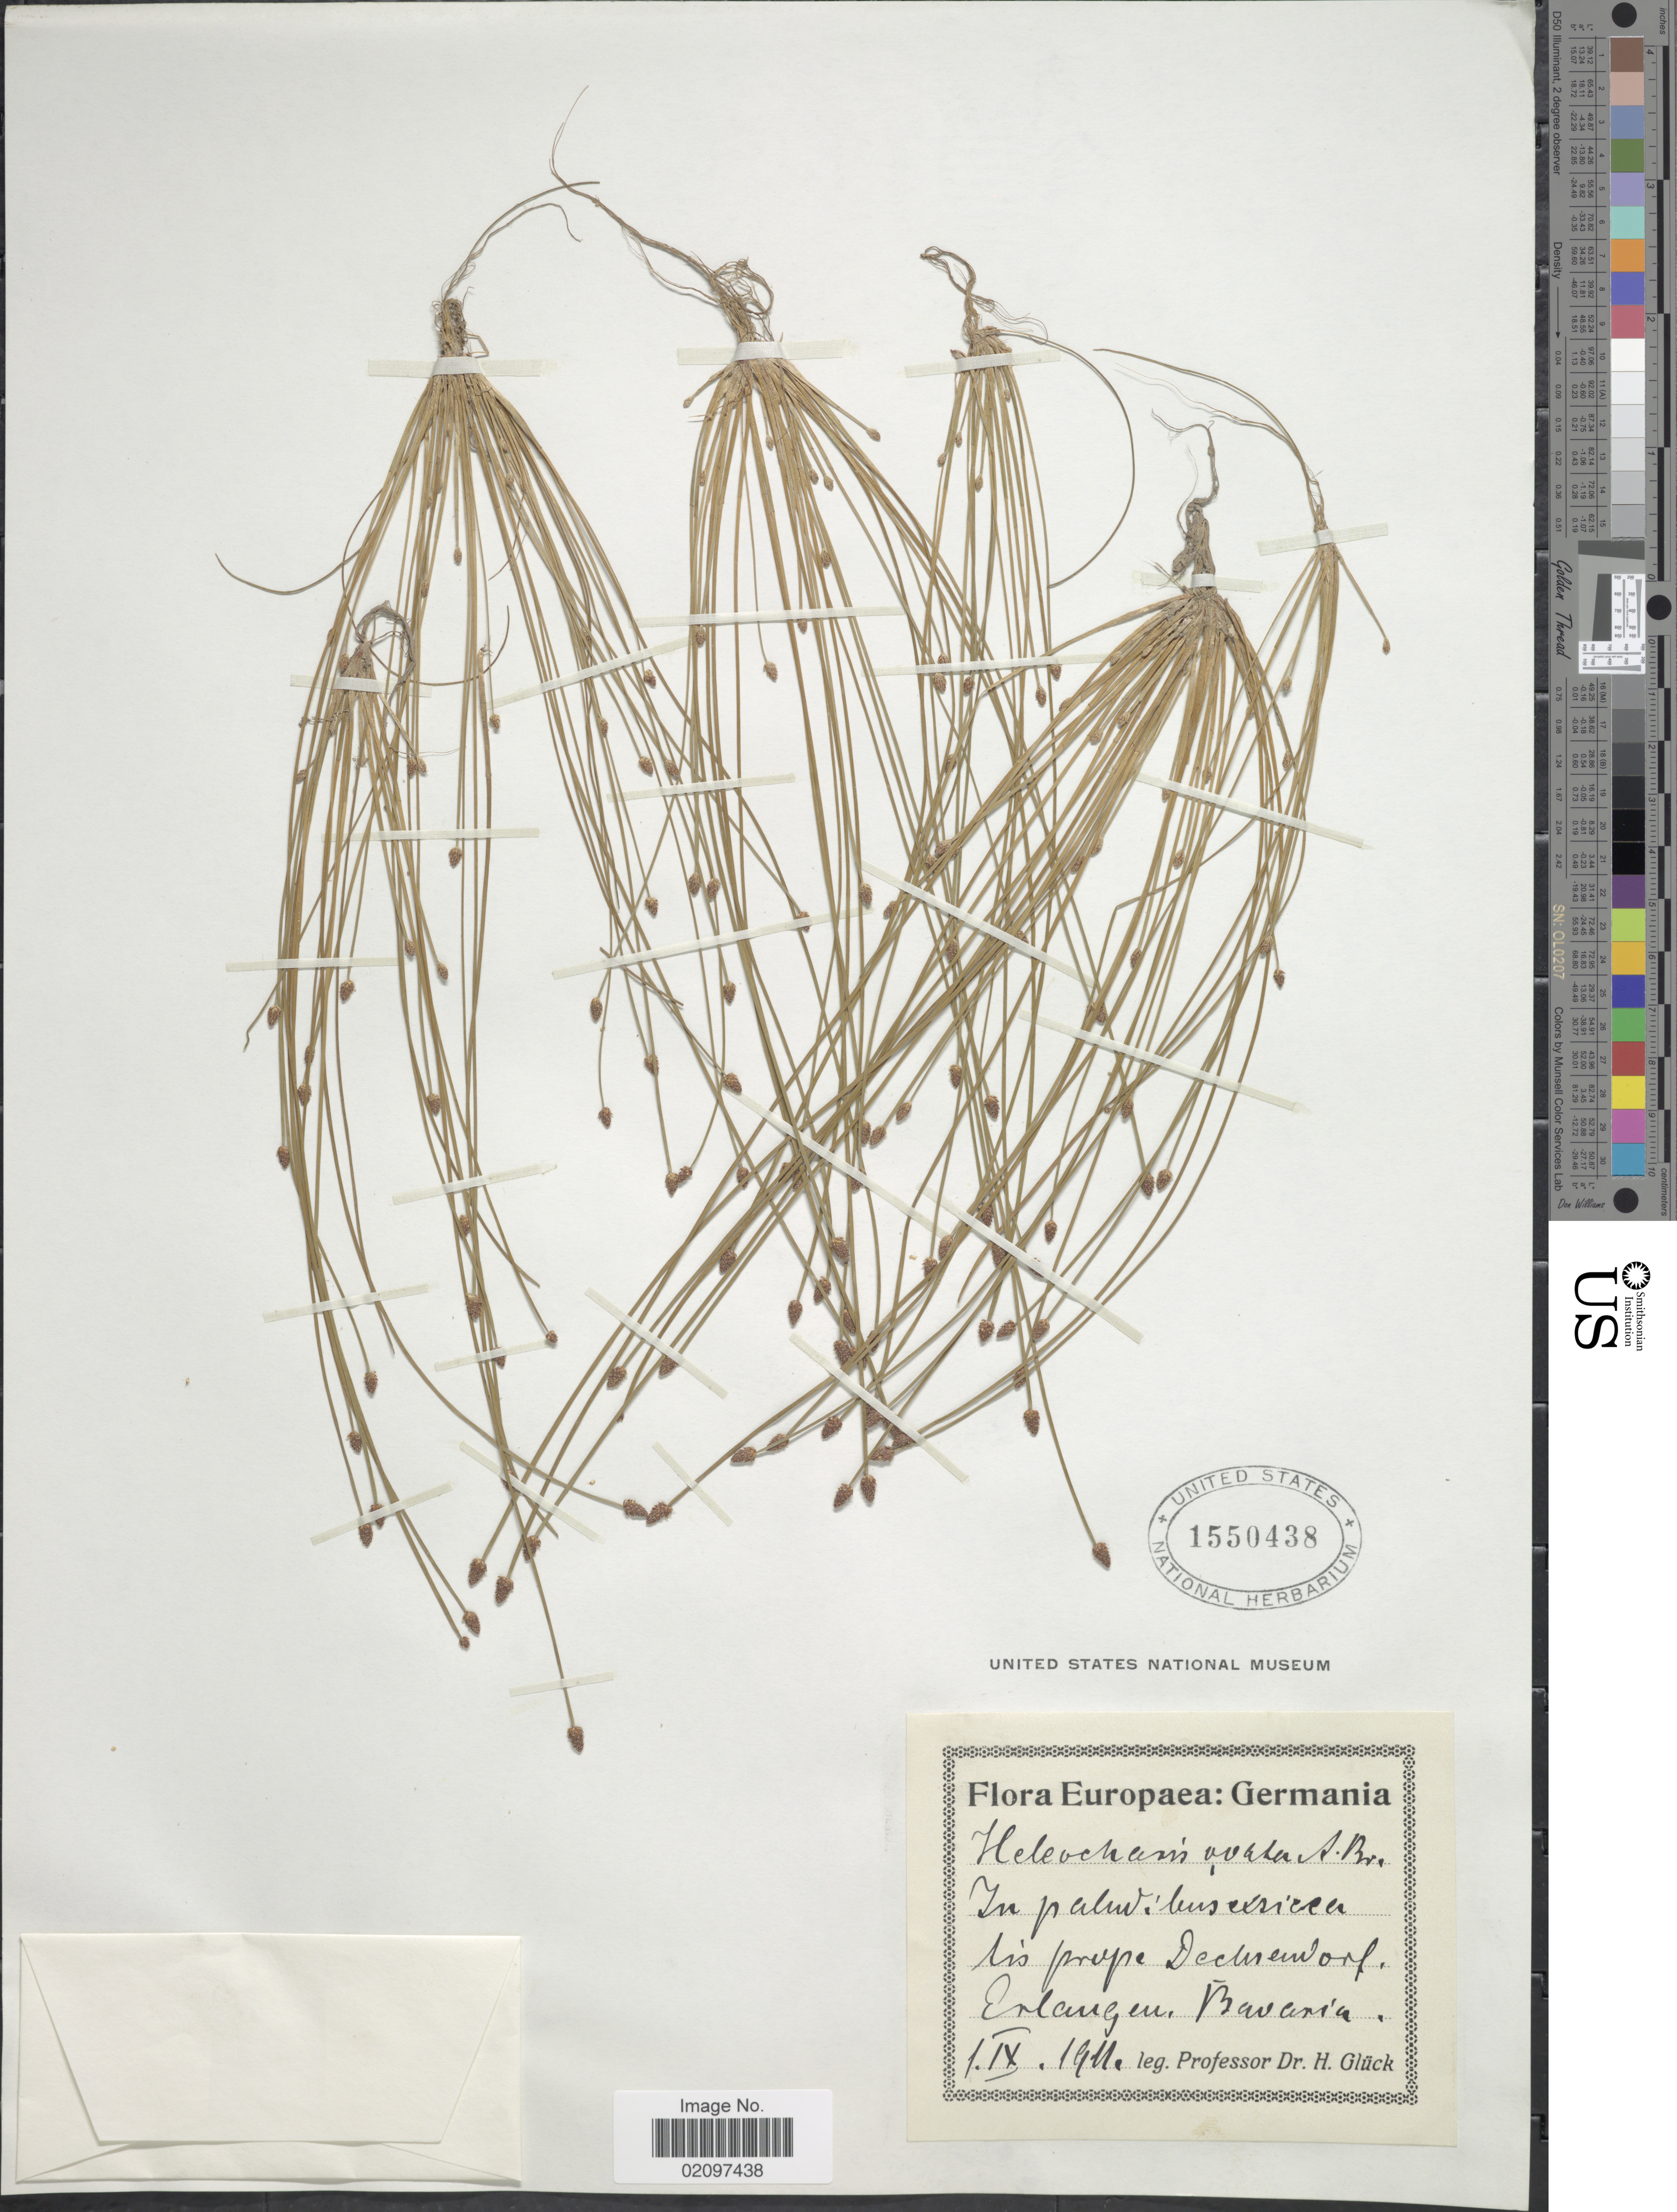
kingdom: Plantae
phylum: Tracheophyta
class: Liliopsida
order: Poales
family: Cyperaceae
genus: Eleocharis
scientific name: Eleocharis ovata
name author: (Roth) Roem. & Schult.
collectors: H. Glück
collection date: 1911-09-01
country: Germany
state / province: Bayern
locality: In paluisbus excicratus [interpreted] prope De [illegible text]dorf, Erlangen Bavaria.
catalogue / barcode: US 1550438